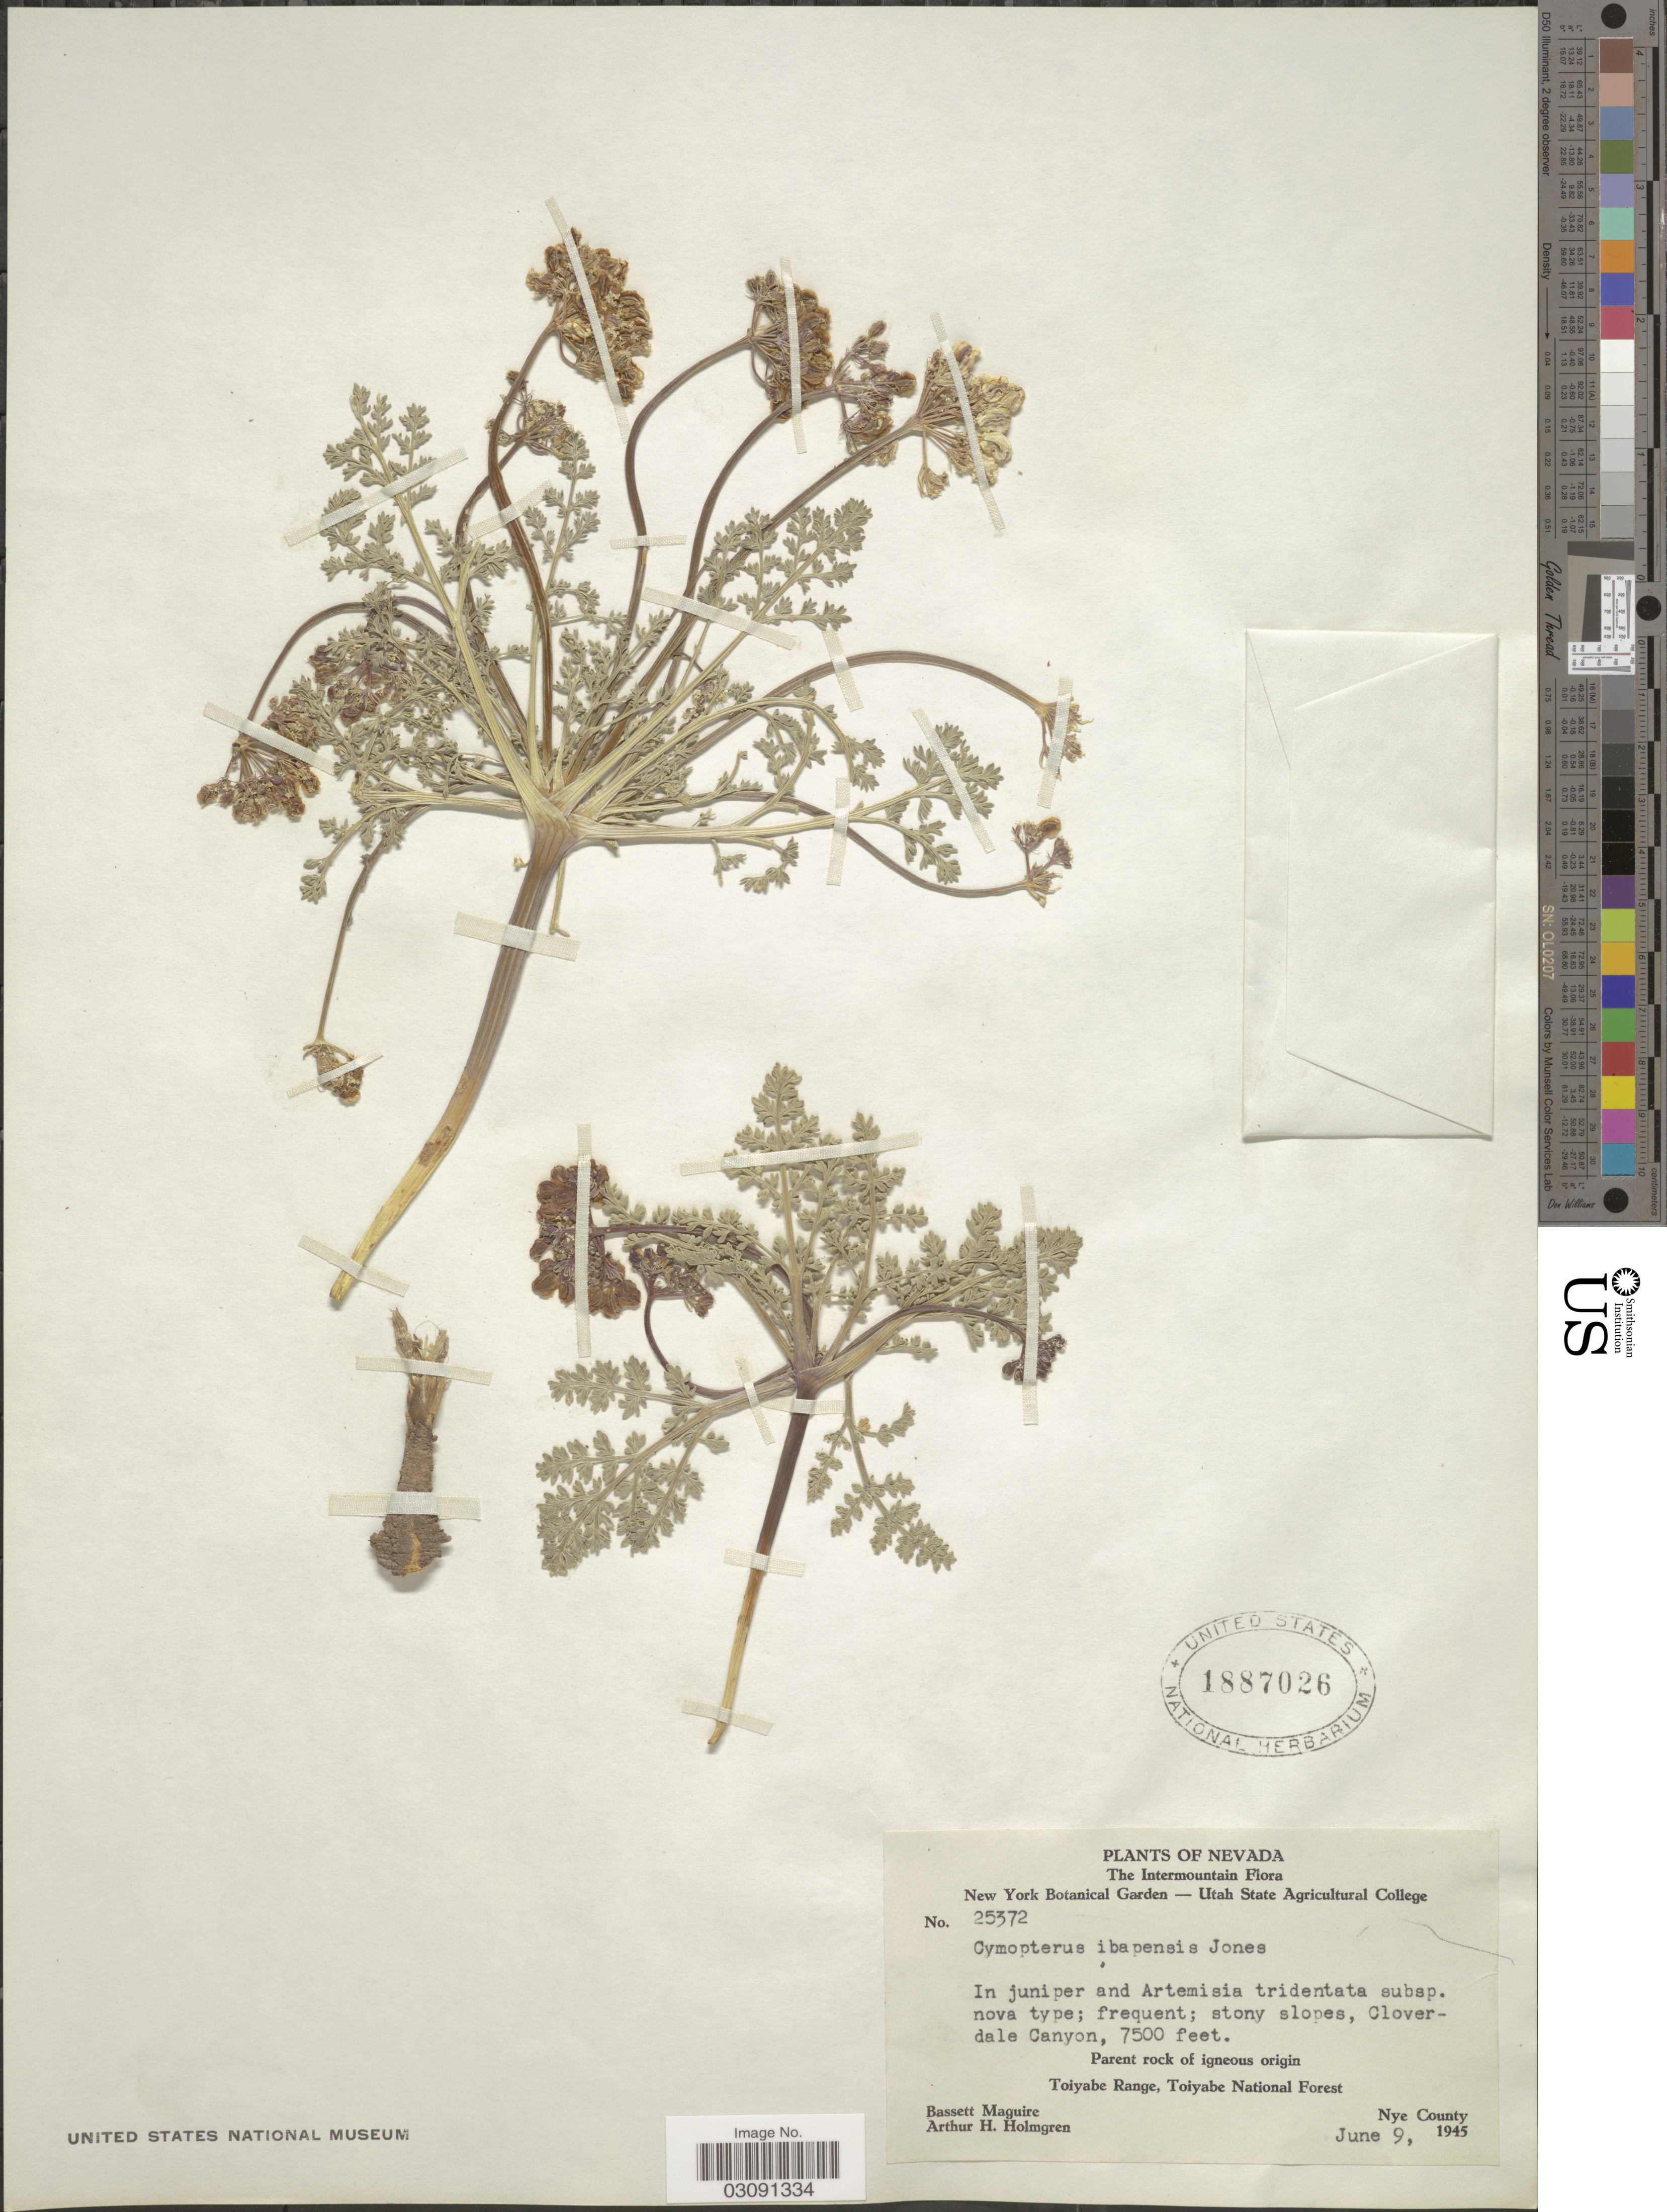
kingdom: Plantae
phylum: Tracheophyta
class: Magnoliopsida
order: Apiales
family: Apiaceae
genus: Cymopterus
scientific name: Cymopterus ibapensis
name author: M.E. Jones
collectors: B. Maguire & A. H. Holmgren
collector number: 25372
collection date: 1945-06-09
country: United States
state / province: Nevada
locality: The Intermountain. Cloverdale Canyon. Toiyabe Range, Toiyabe National Forest. Nye County.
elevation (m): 2286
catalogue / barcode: US 1887026